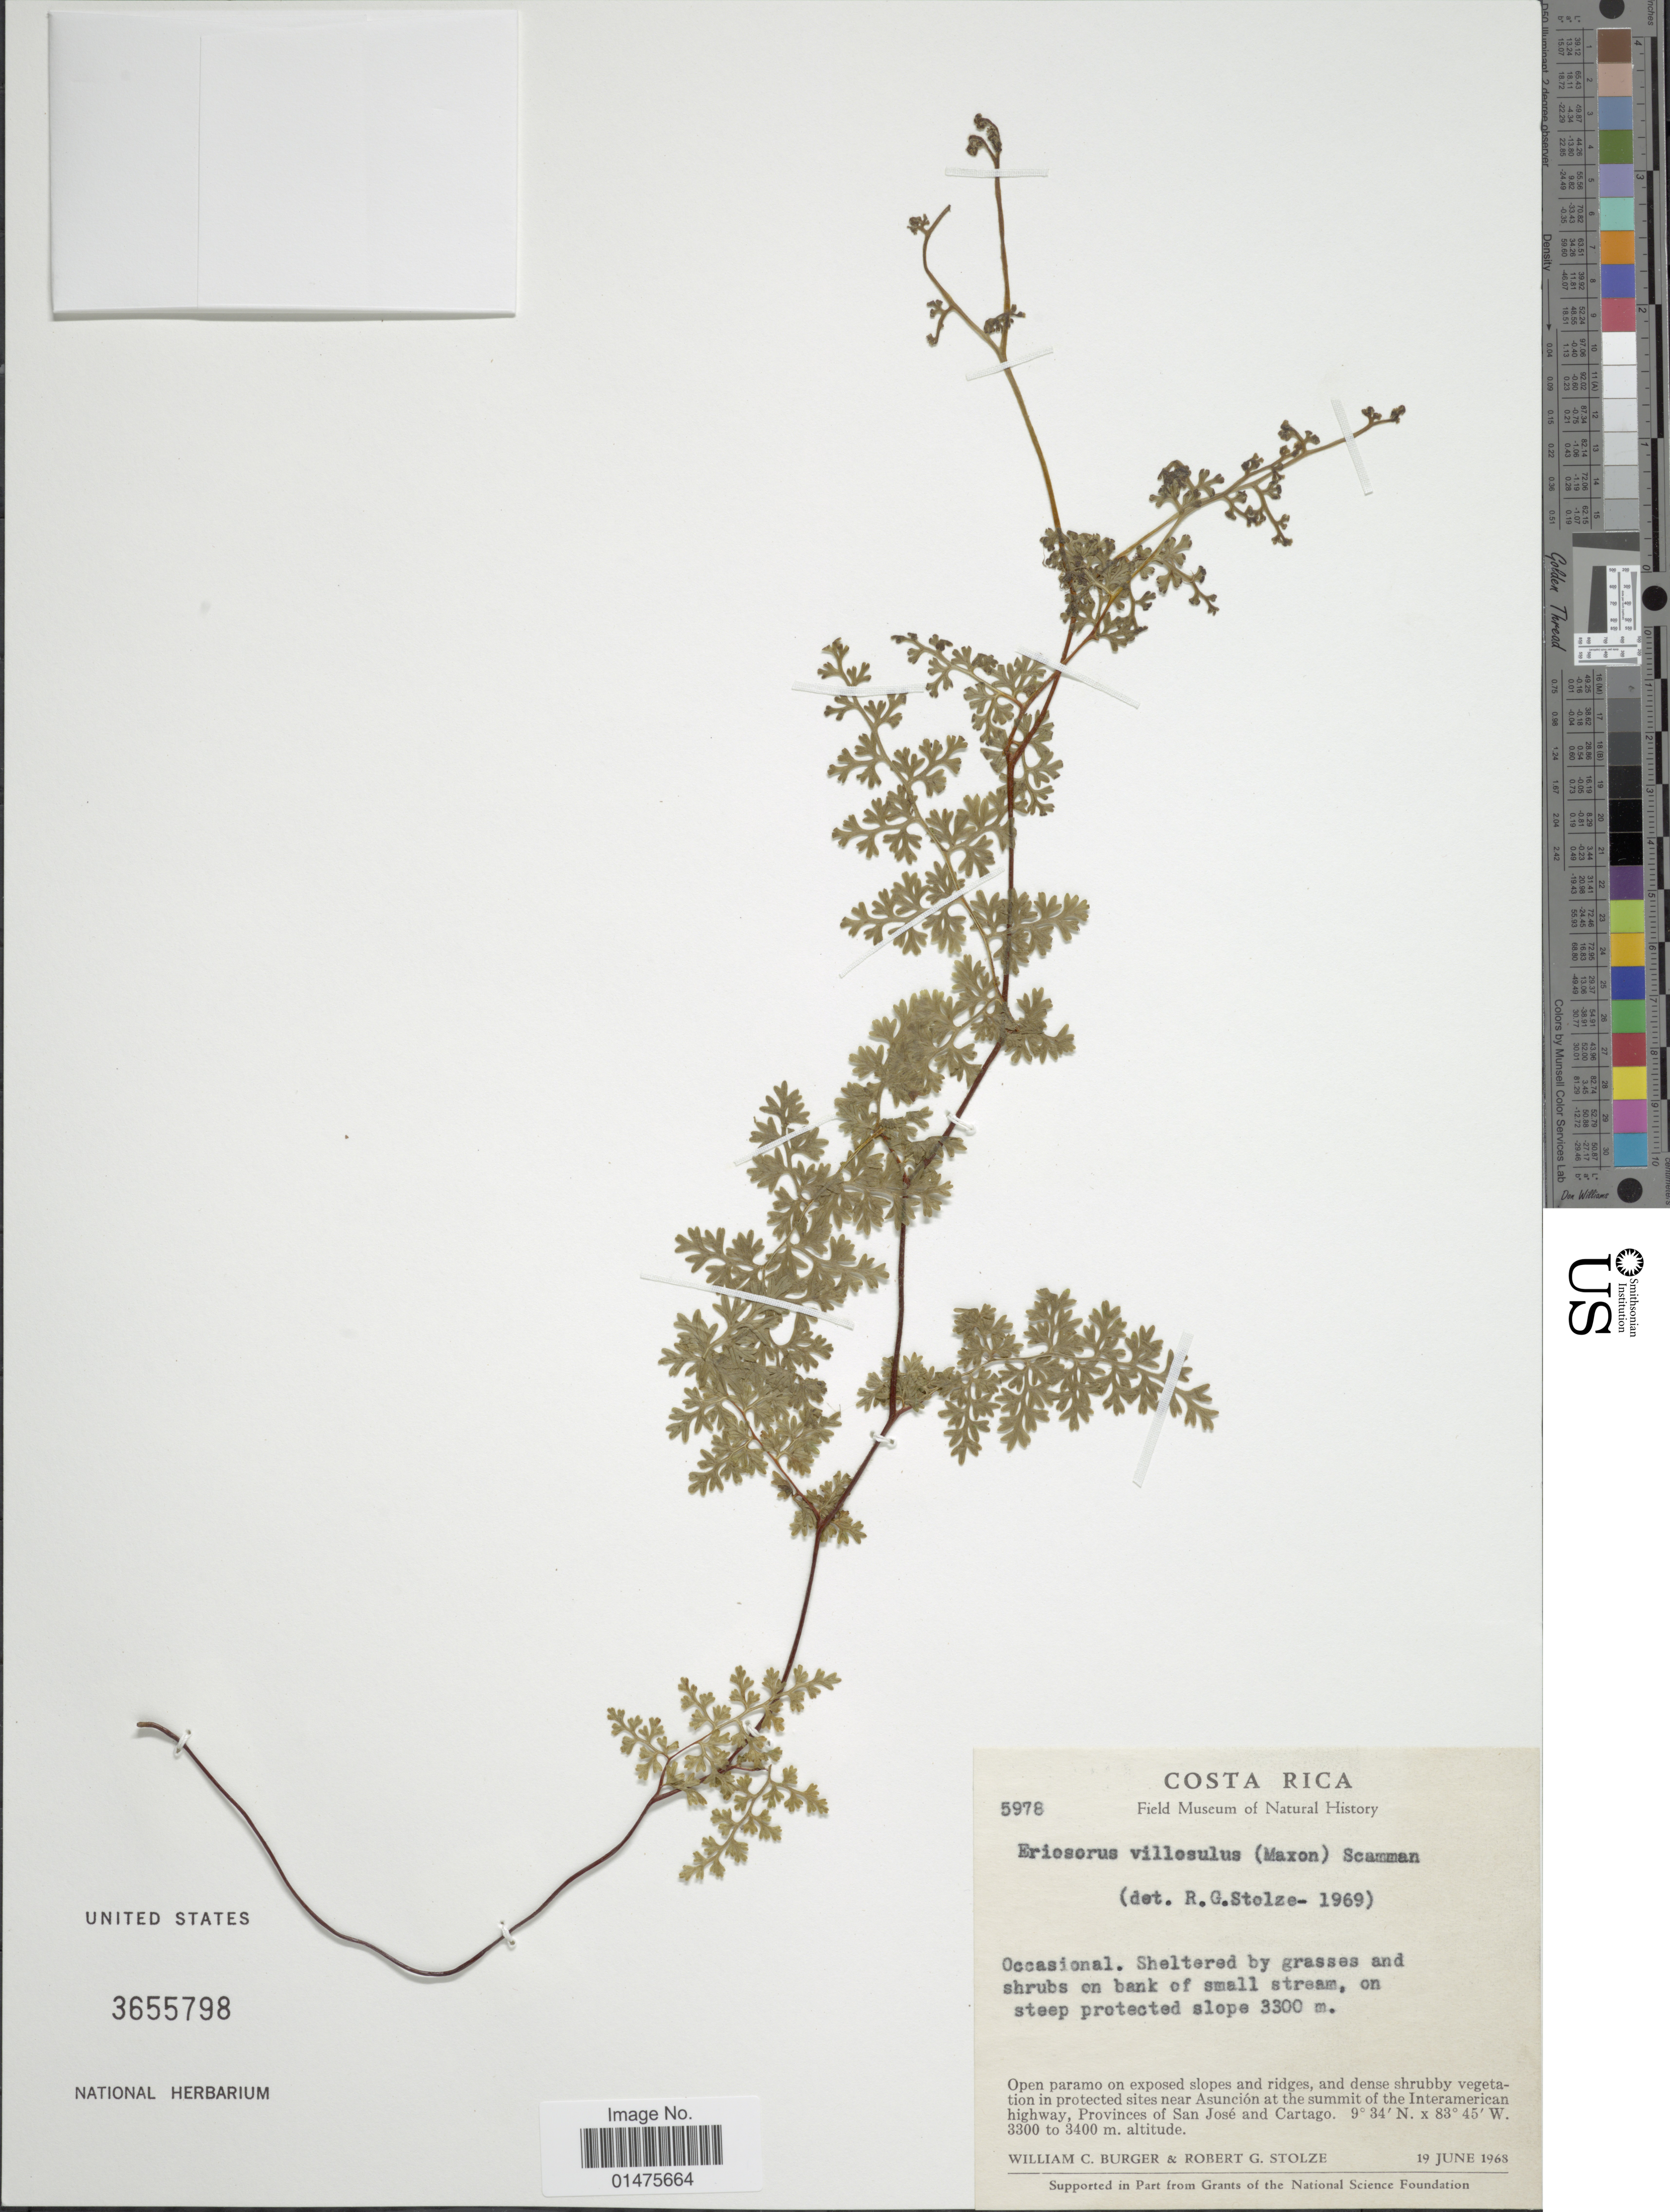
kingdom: Plantae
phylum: Tracheophyta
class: Polypodiopsida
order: Polypodiales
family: Pteridaceae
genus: Jamesonia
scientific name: Jamesonia villosula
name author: (Maxon)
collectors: W. Burger & R. G. Stolze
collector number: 5978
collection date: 1968-06-19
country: Costa Rica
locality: Open paramo on exposed slopes and ridges and dense shrubby vegetation in protected sites near Asunción at the summit of the Interamerican highway, Provinces of San José and Cartago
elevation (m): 3300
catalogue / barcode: US 3655798